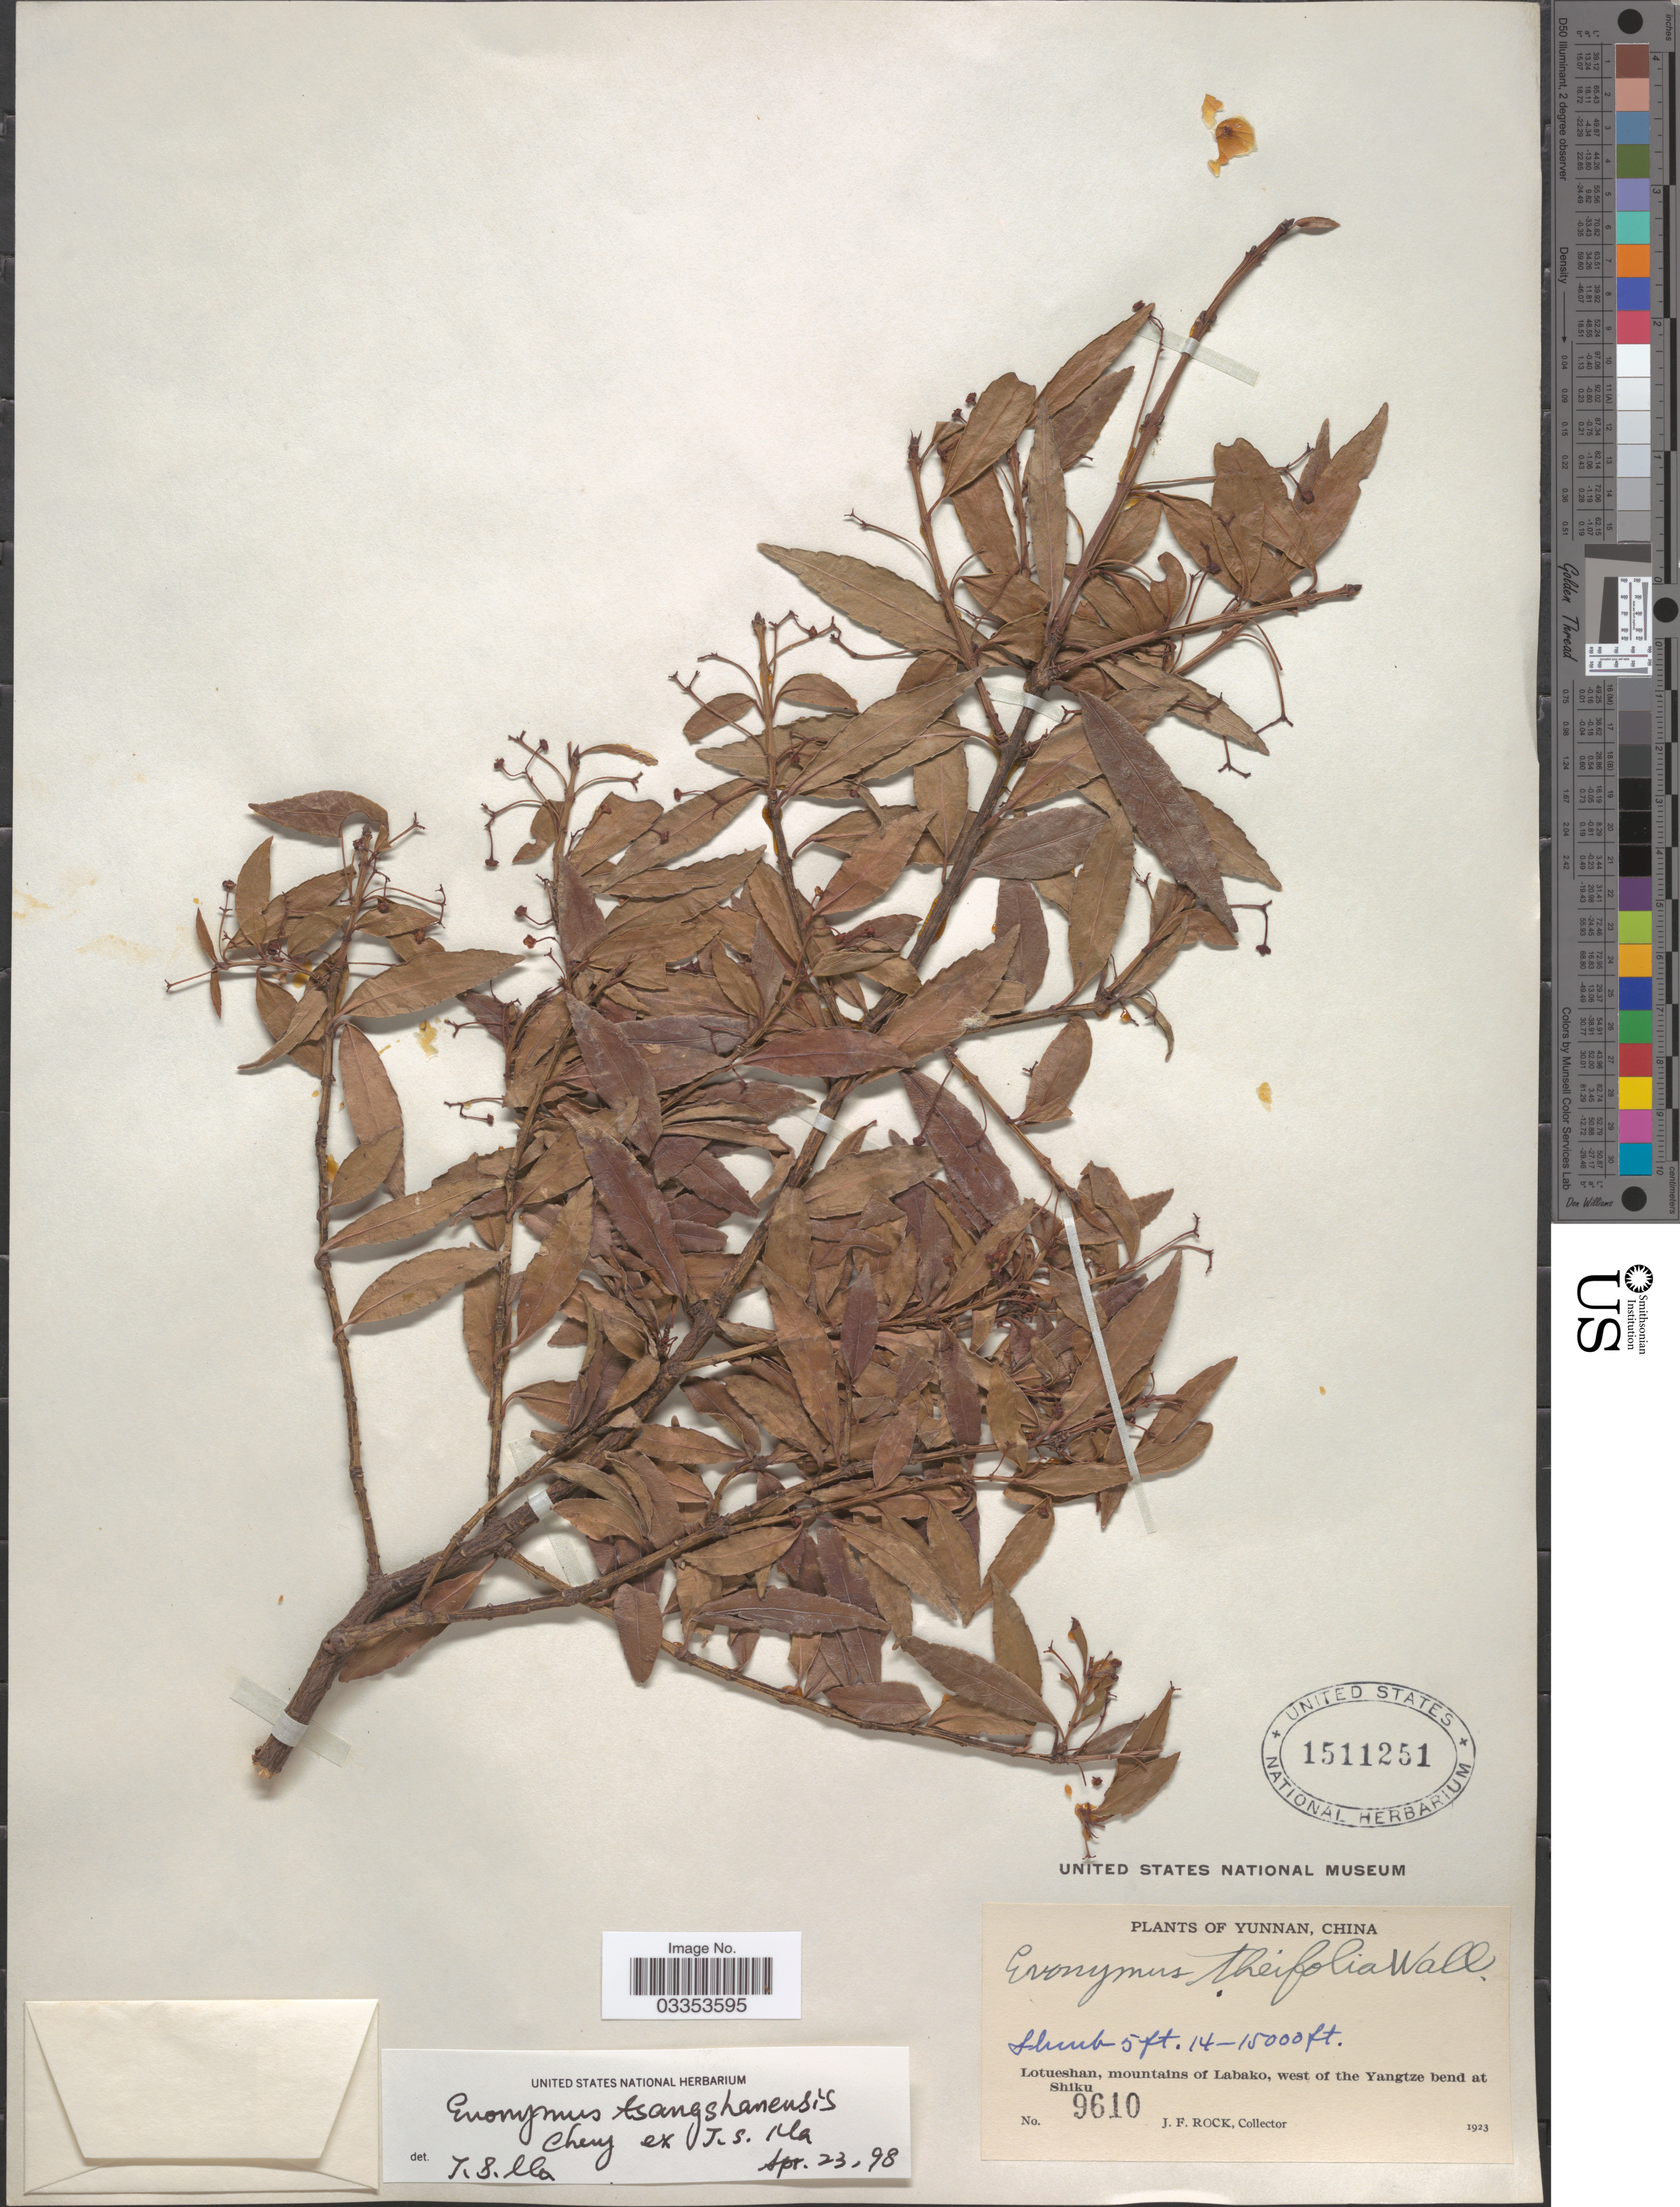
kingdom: Plantae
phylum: Tracheophyta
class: Magnoliopsida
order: Celastrales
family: Celastraceae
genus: Euonymus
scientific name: Euonymus tsangshanensis, ined.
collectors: J. Rock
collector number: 9610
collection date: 1923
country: China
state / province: Yunnan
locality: Lotueshan, mountains of Labako, west of the Yangtze bend at Shiku.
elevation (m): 4572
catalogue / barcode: US 1511251